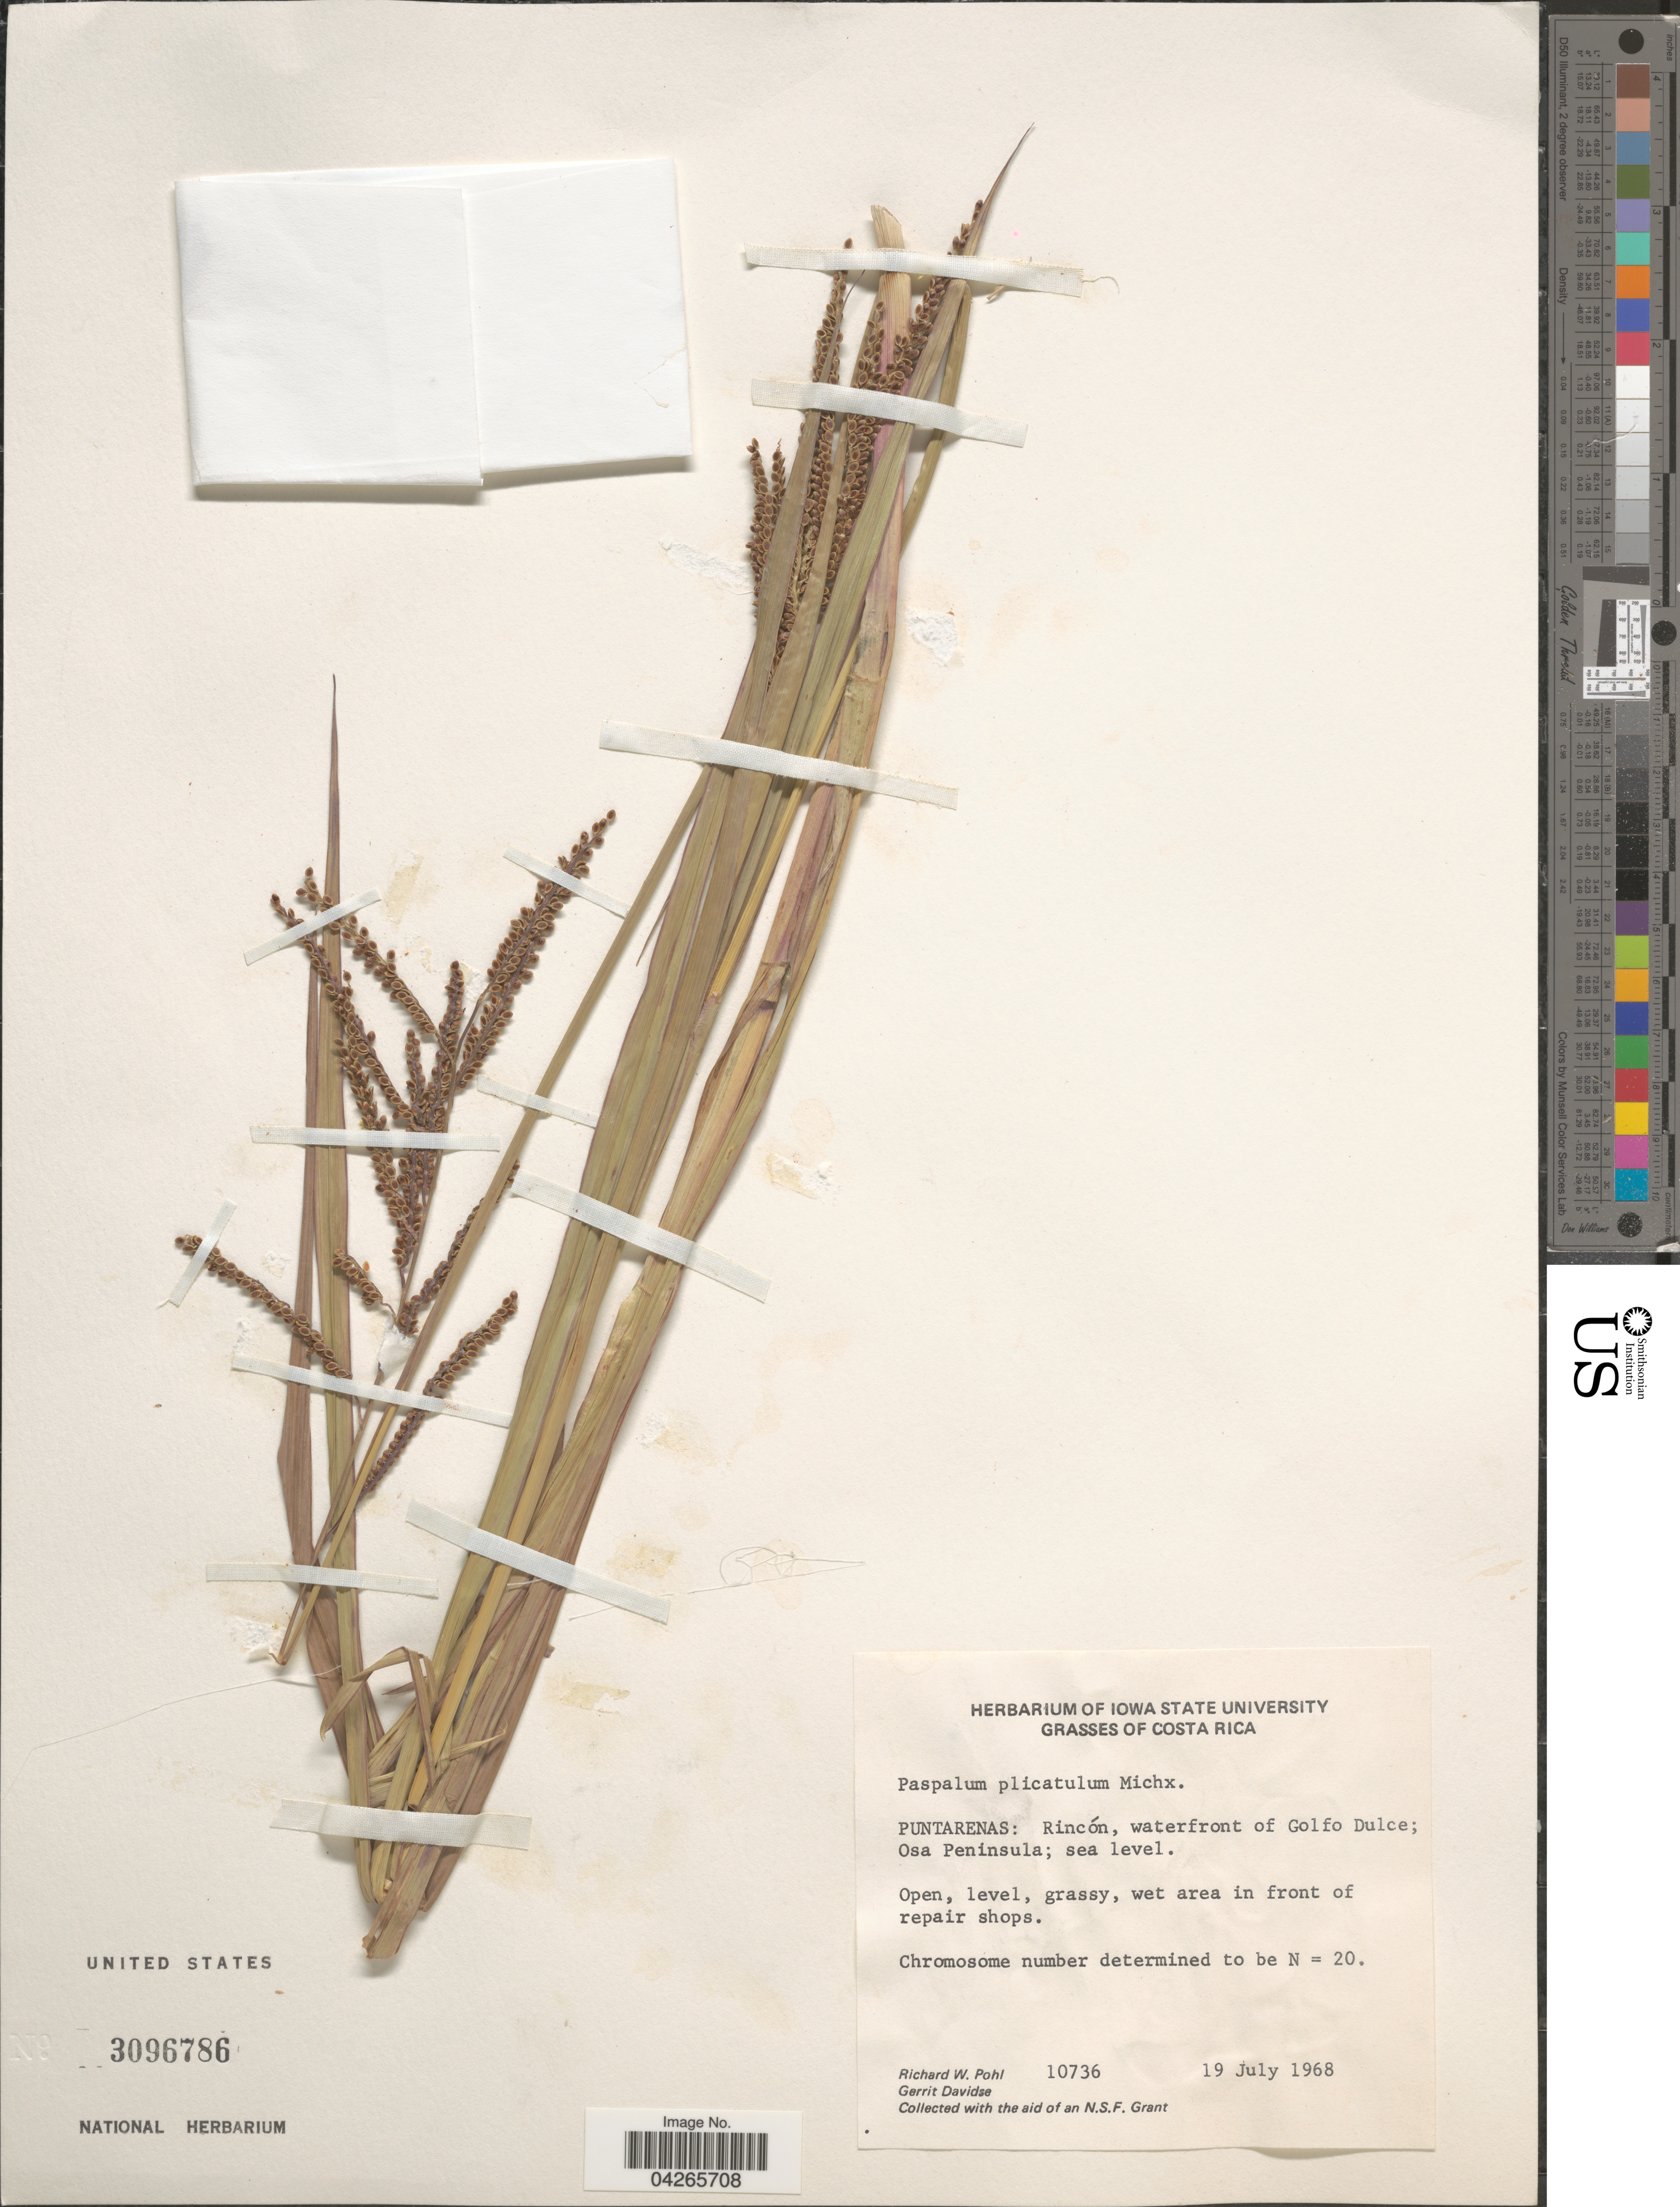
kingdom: Plantae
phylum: Tracheophyta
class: Liliopsida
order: Poales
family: Poaceae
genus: Paspalum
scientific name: Paspalum plicatulum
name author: Michx.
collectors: R. W. Pohl & G. Davidse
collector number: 10736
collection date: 1968-07-19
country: Costa Rica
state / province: Puntarenas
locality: Rincón, waterfront of Golfo Dulce Osa Peninsula; Open, level, grassy, wet area in front of repair shops.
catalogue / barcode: US 3096786